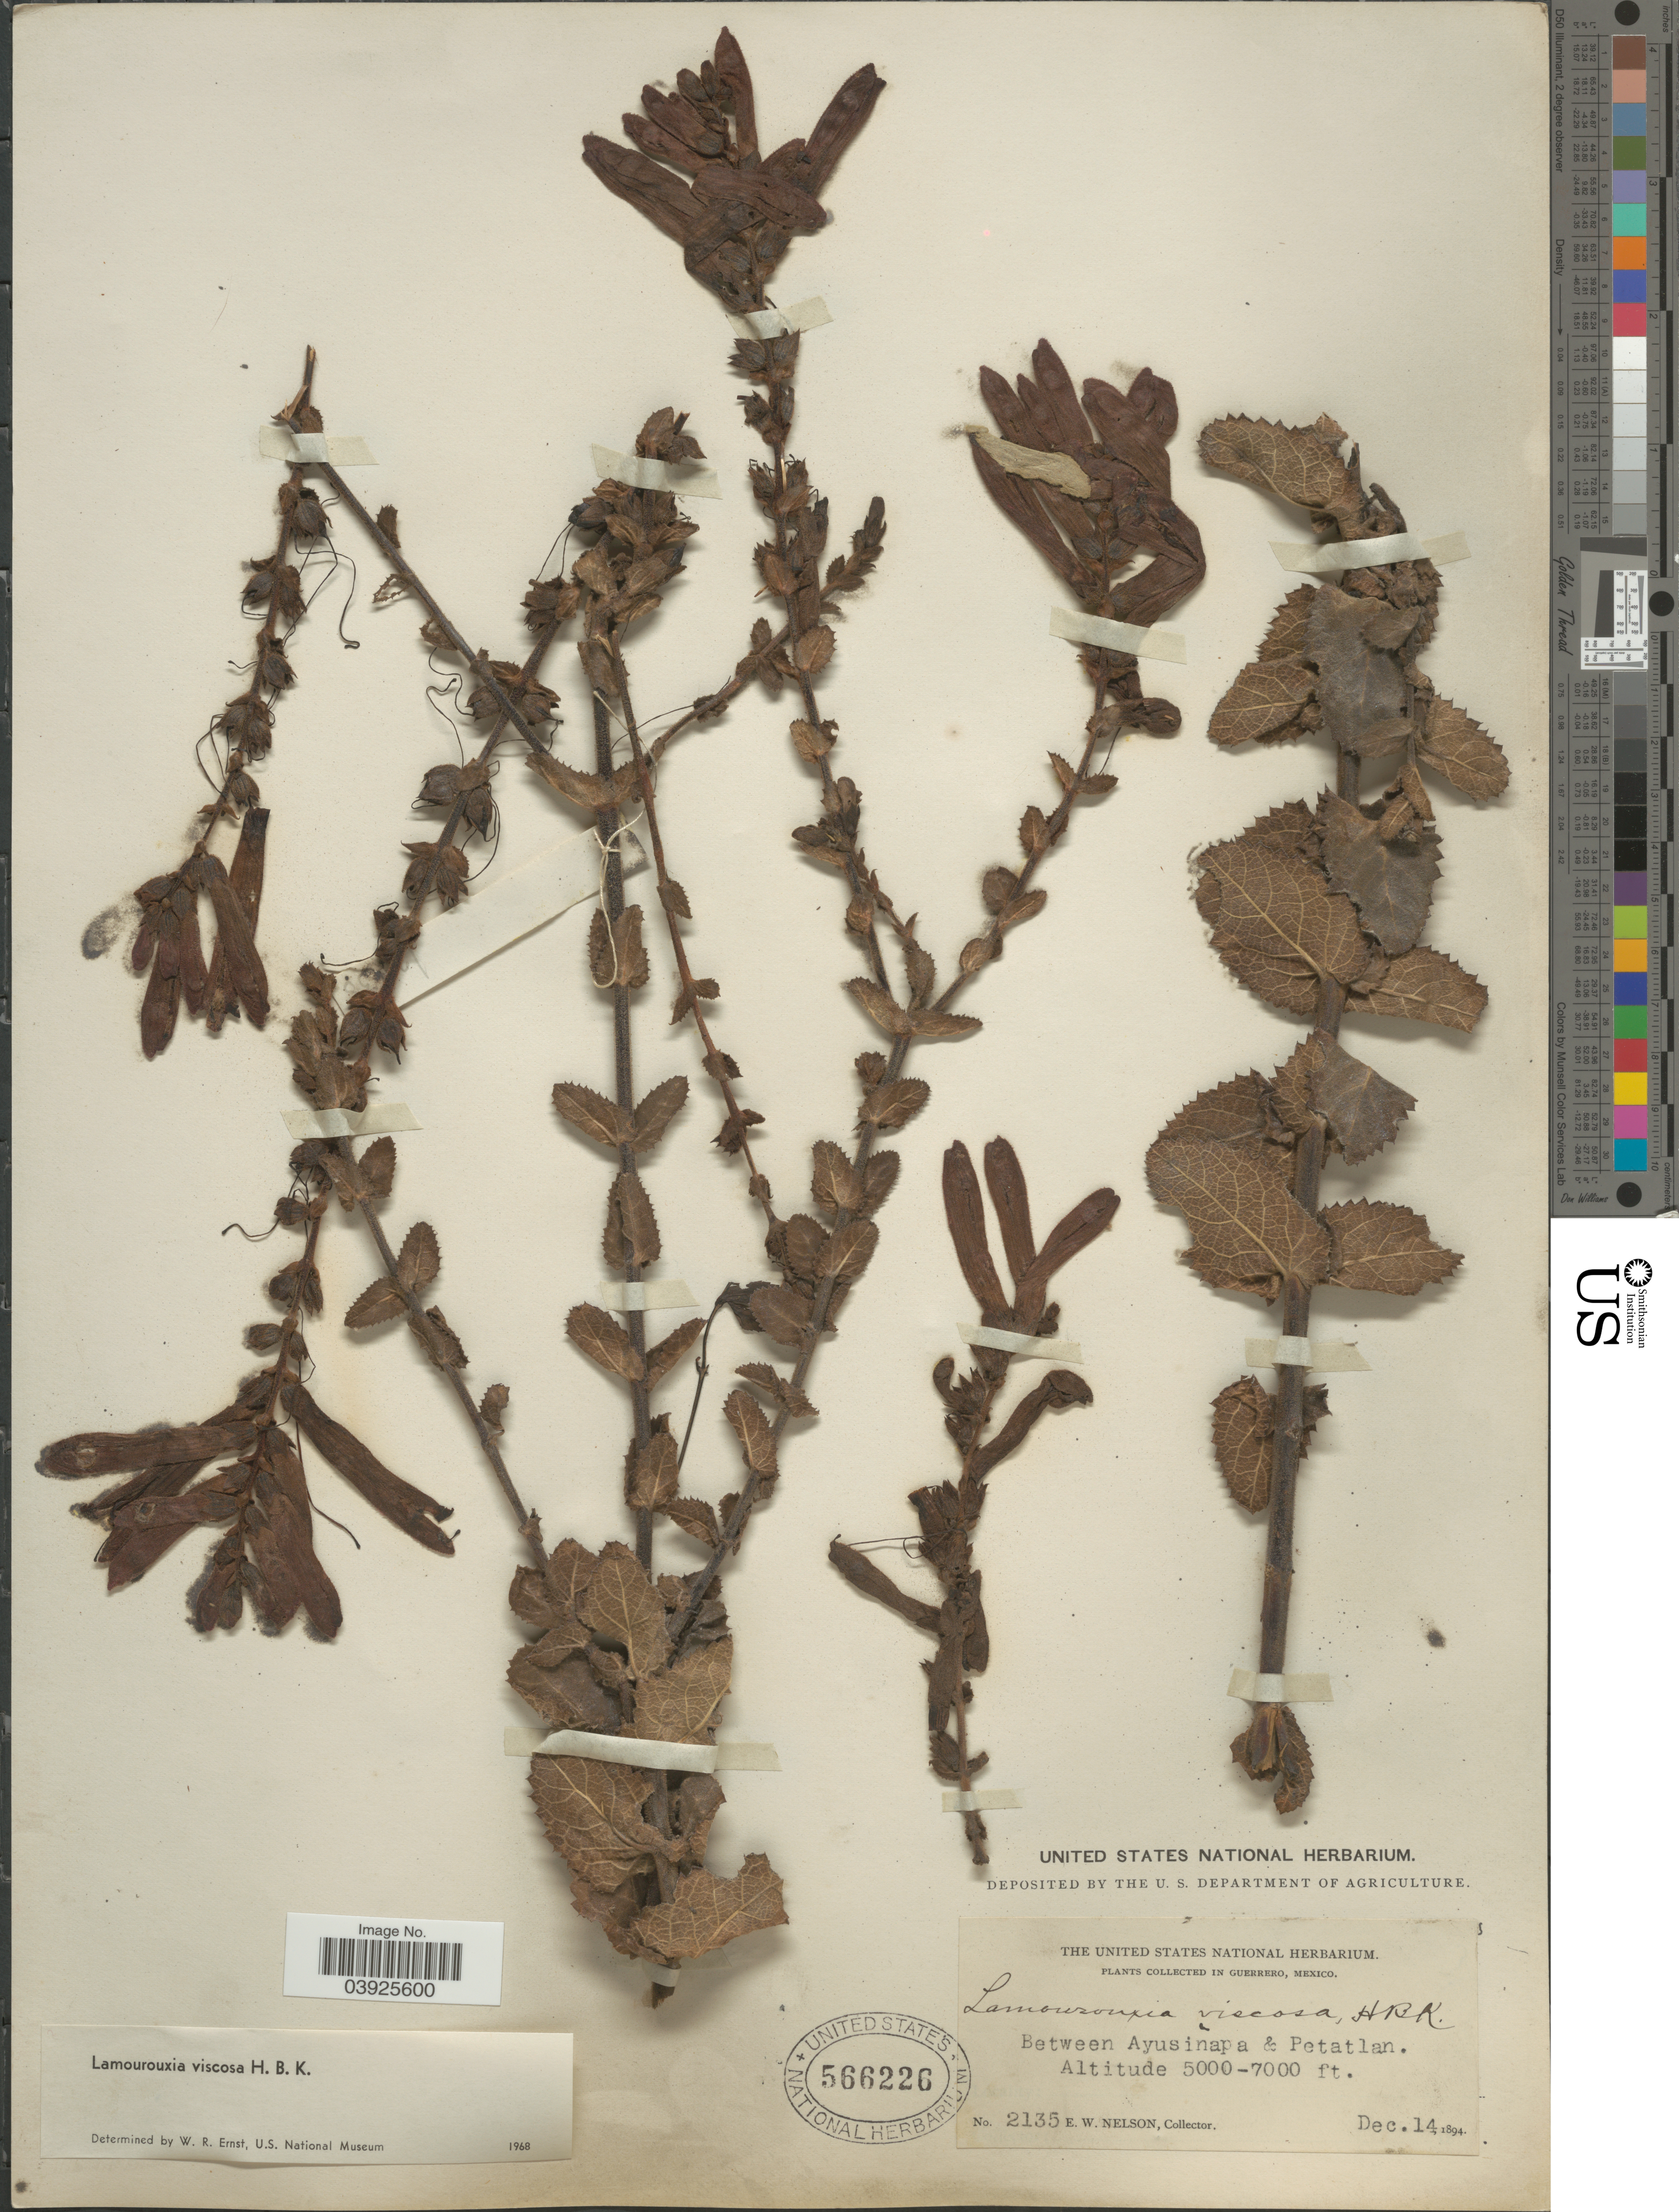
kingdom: Plantae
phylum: Tracheophyta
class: Magnoliopsida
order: Lamiales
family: Orobanchaceae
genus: Lamourouxia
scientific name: Lamourouxia viscosa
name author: Kunth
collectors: E. W. Nelson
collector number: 2135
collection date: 1894-12-14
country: Mexico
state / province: Guerrero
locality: Between Ayusinapa & Petatlan.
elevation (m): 1524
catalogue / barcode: US 566226